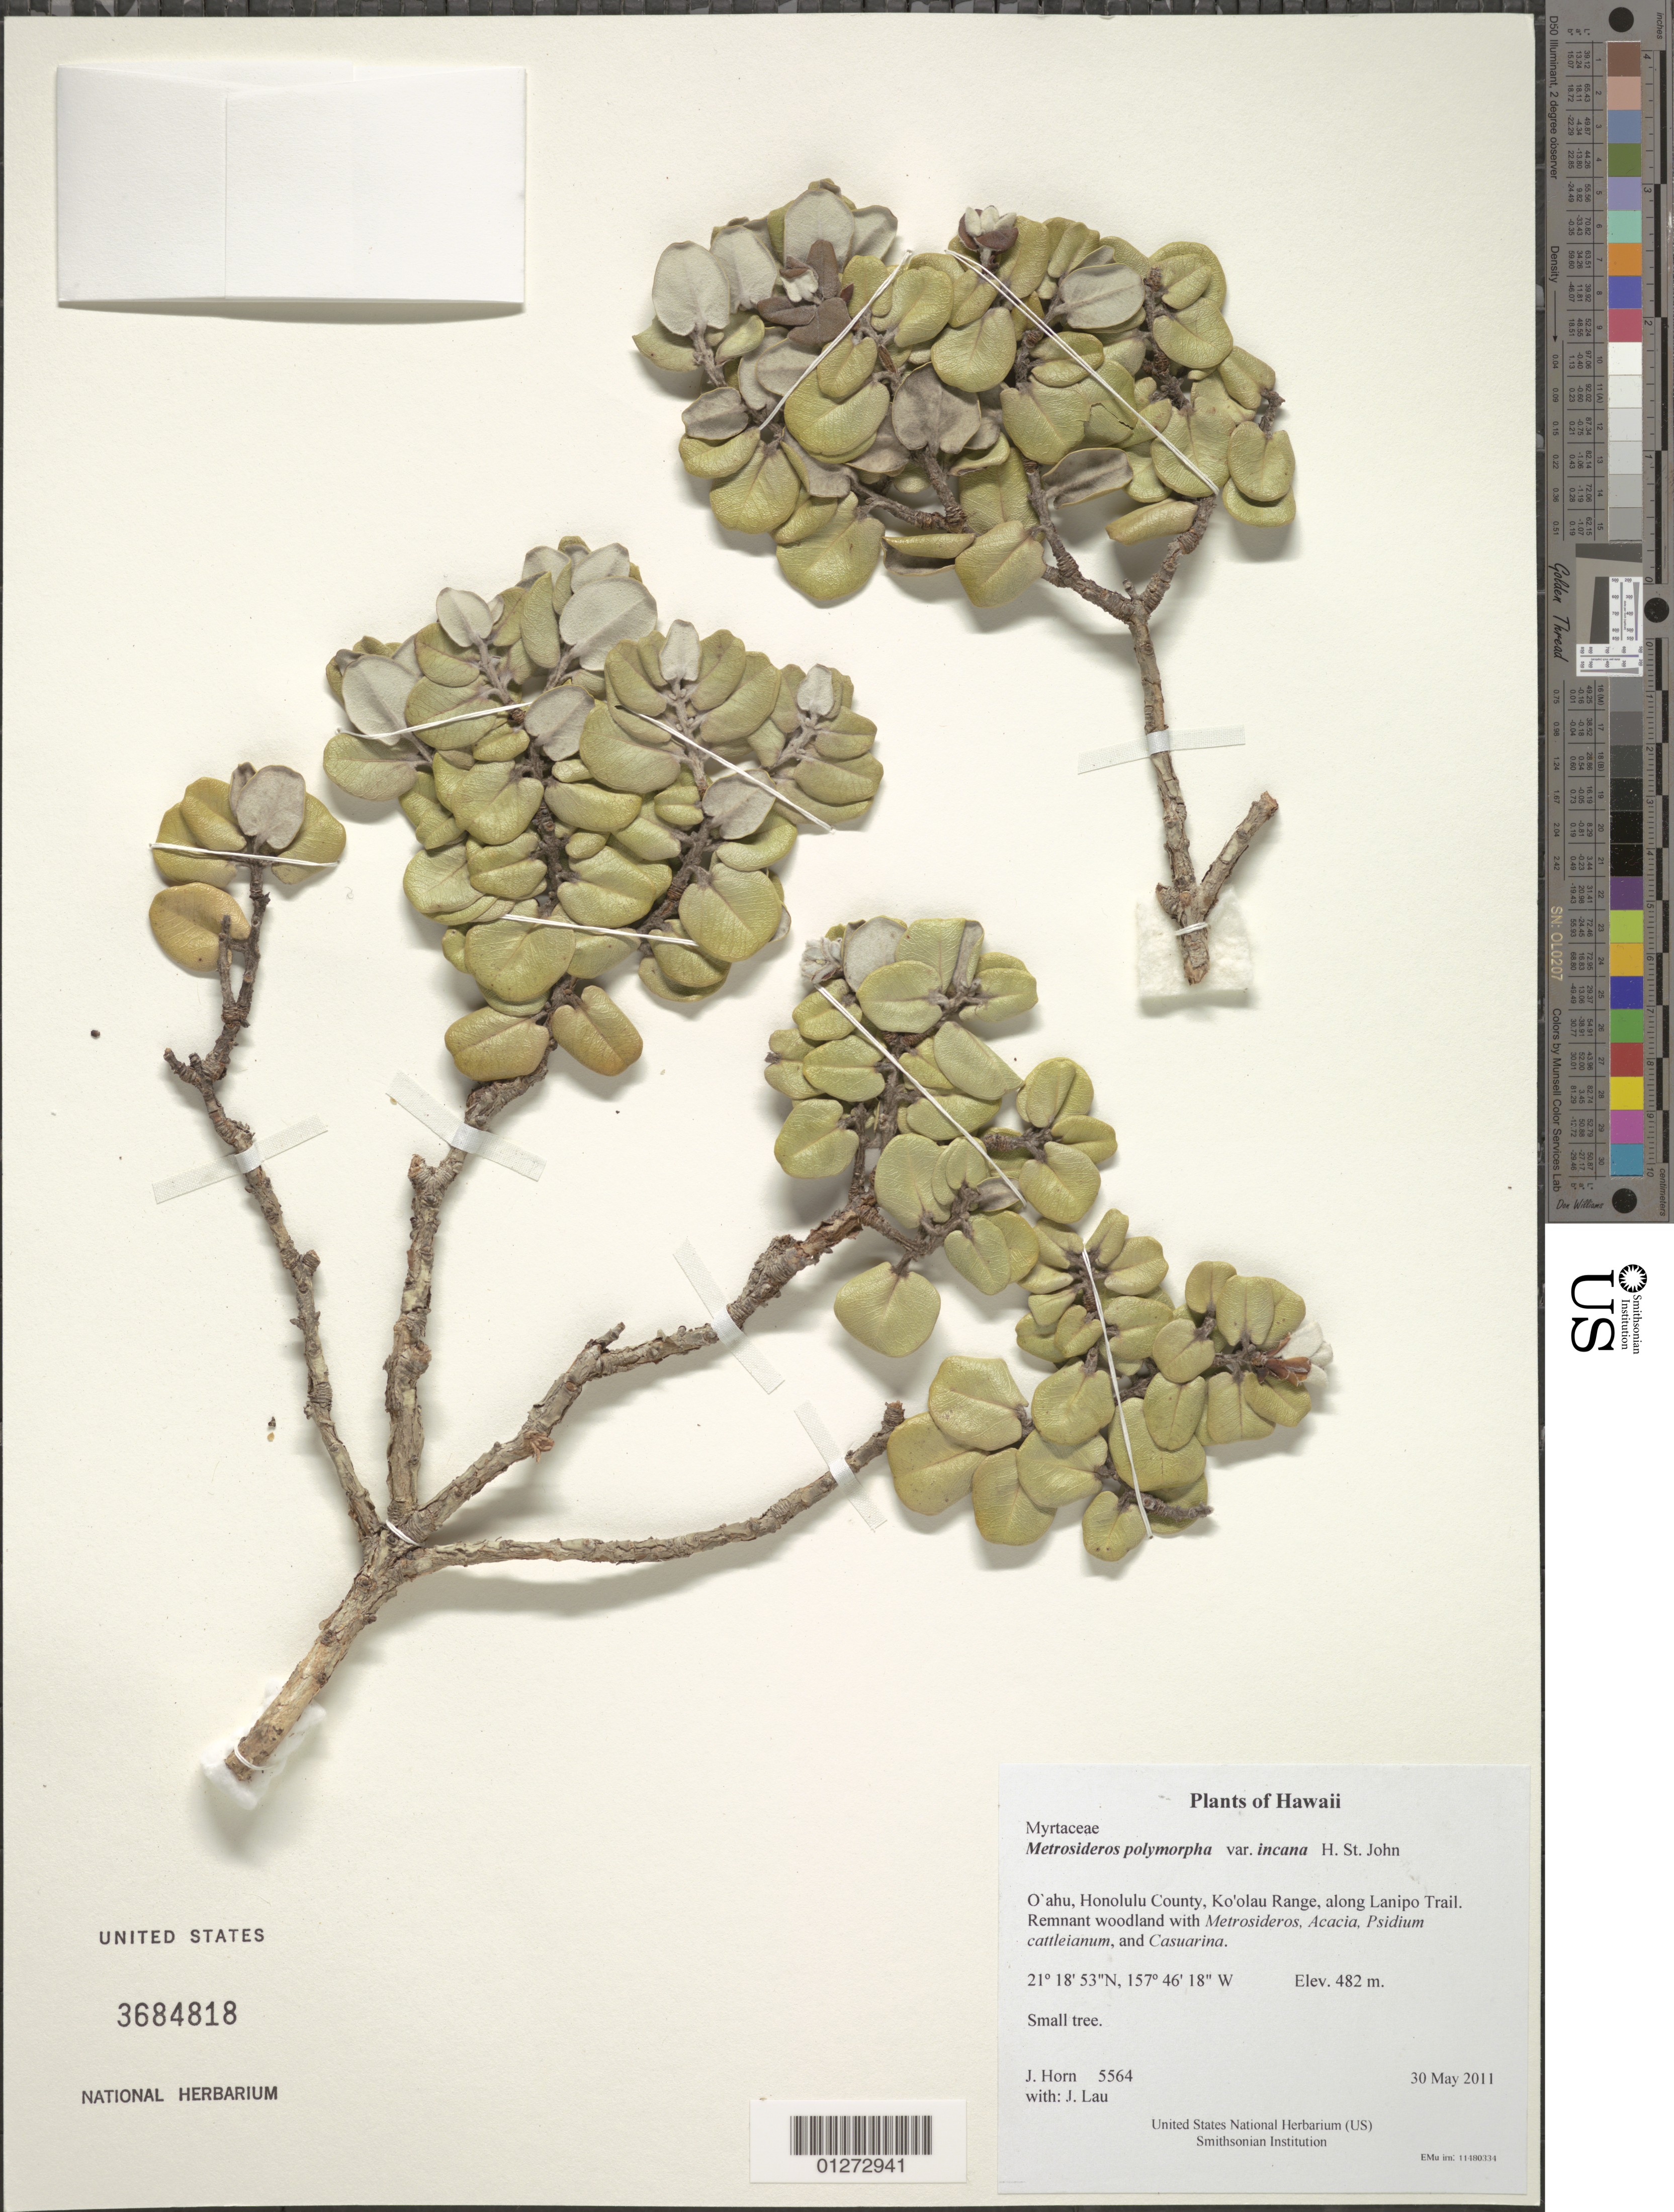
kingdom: Plantae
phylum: Tracheophyta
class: Magnoliopsida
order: Myrtales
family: Myrtaceae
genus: Metrosideros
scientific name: Metrosideros polymorpha var. incana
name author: H. St. John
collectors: J. Horn & J. Lau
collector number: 5564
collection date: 2011-05-30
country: United States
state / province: Hawaii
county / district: Honolulu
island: Oahu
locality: Ko'olau Range, along Lanipo Trail.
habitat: Remnant woodland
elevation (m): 482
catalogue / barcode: US 3684818